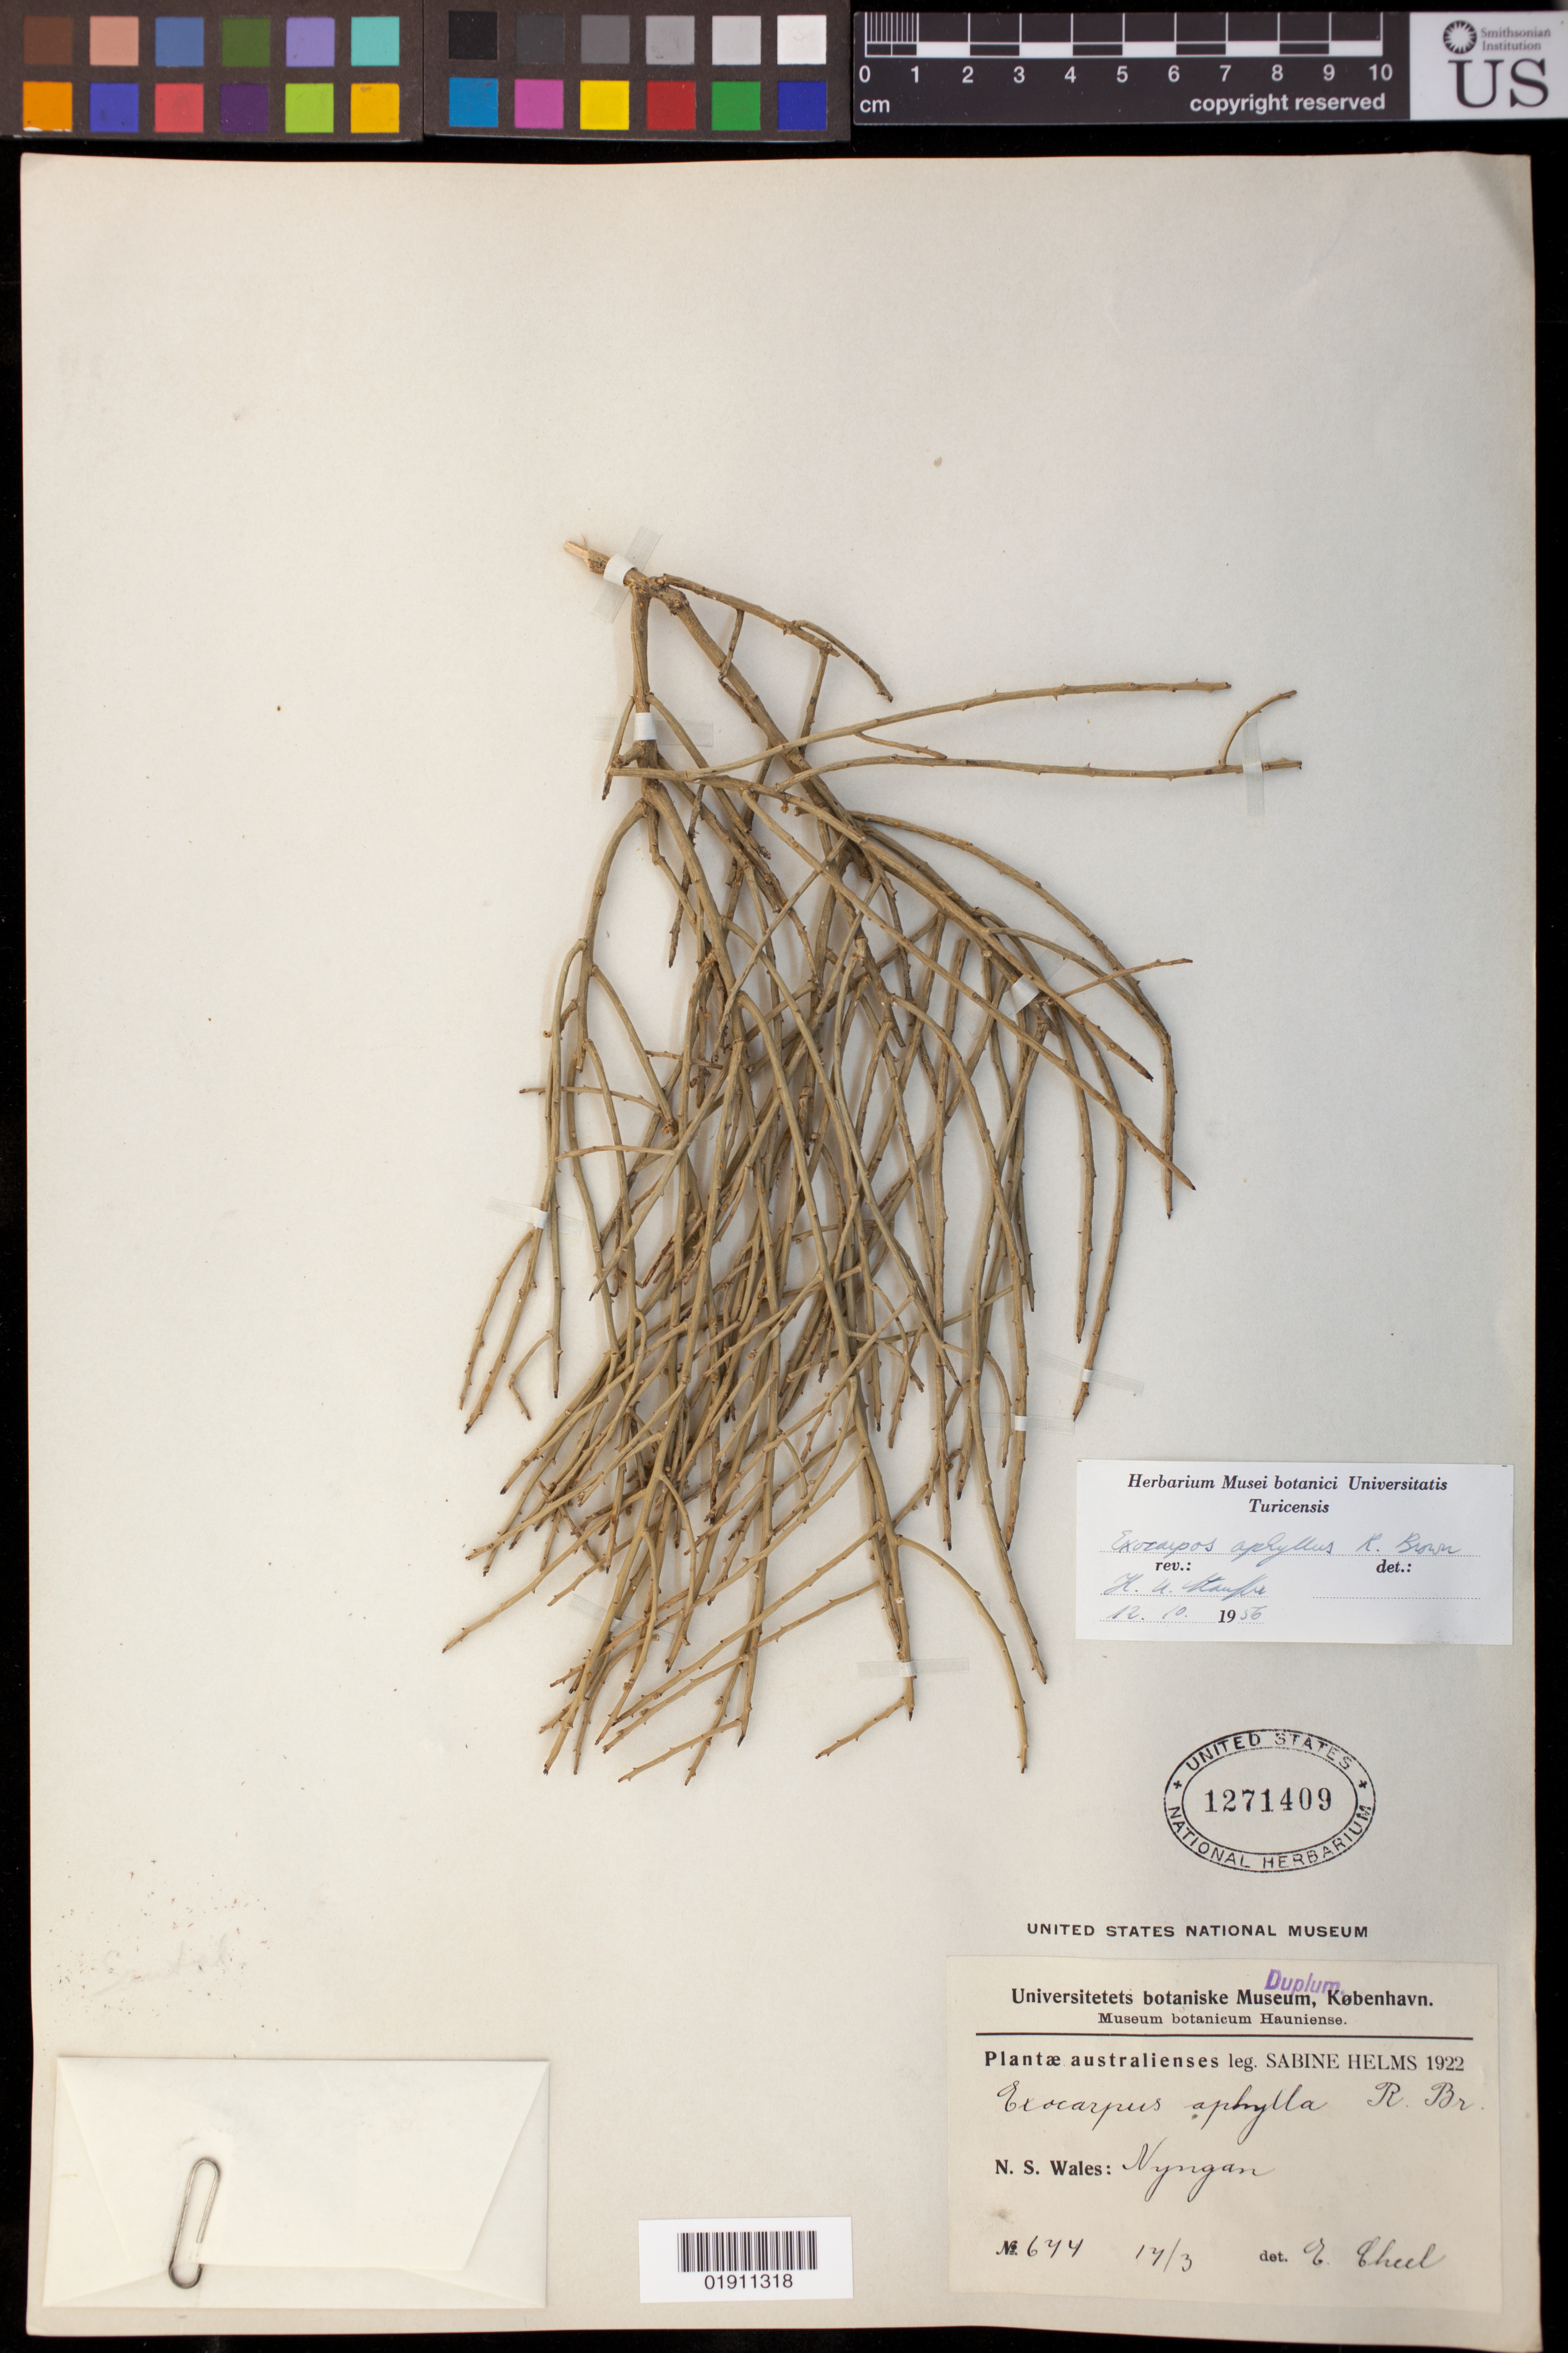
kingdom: Plantae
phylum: Tracheophyta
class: Magnoliopsida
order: Santalales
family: Santalaceae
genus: Exocarpos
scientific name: Exocarpos aphyllus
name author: R. Br.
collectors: S. Helms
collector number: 644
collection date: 1922-03-14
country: Australia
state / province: New South Wales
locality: Nyngan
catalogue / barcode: US 1271409